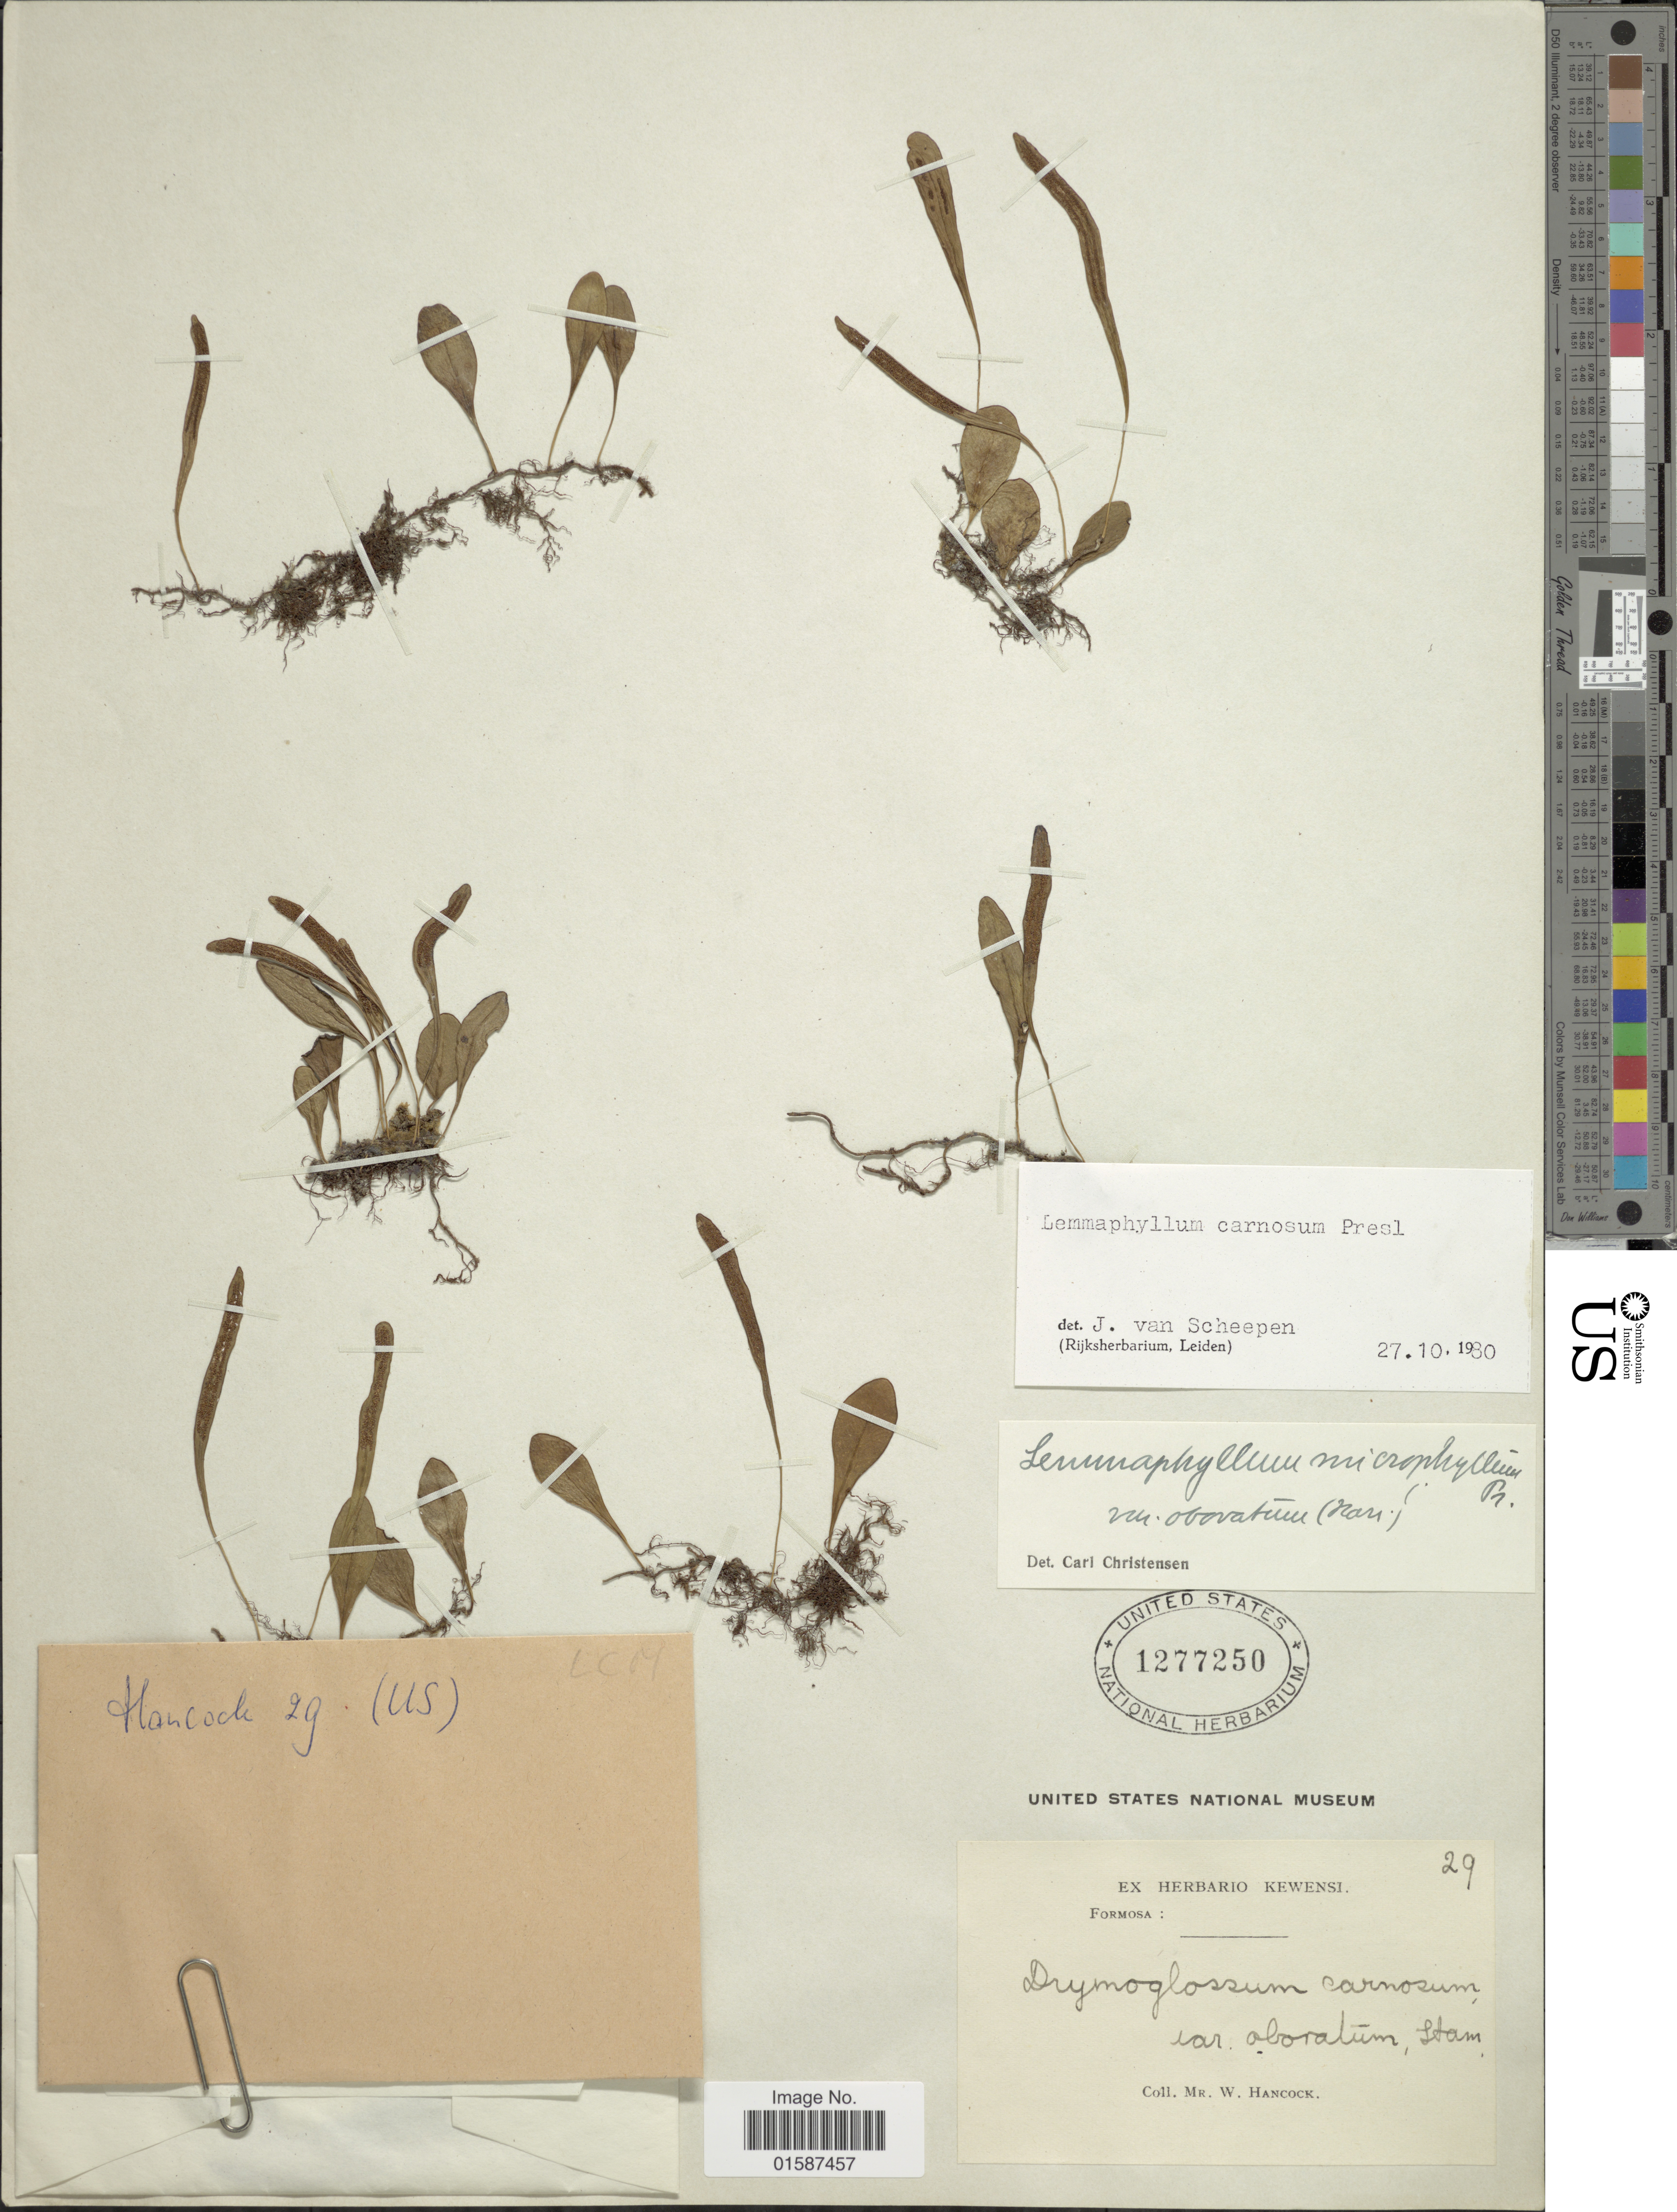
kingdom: Plantae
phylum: Tracheophyta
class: Polypodiopsida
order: Polypodiales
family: Polypodiaceae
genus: Lemmaphyllum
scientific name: Lemmaphyllum carnosum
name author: (J. Sm. ex Hook.) C. Presl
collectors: W. Hancock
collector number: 29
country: Taiwan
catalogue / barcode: US 1277250